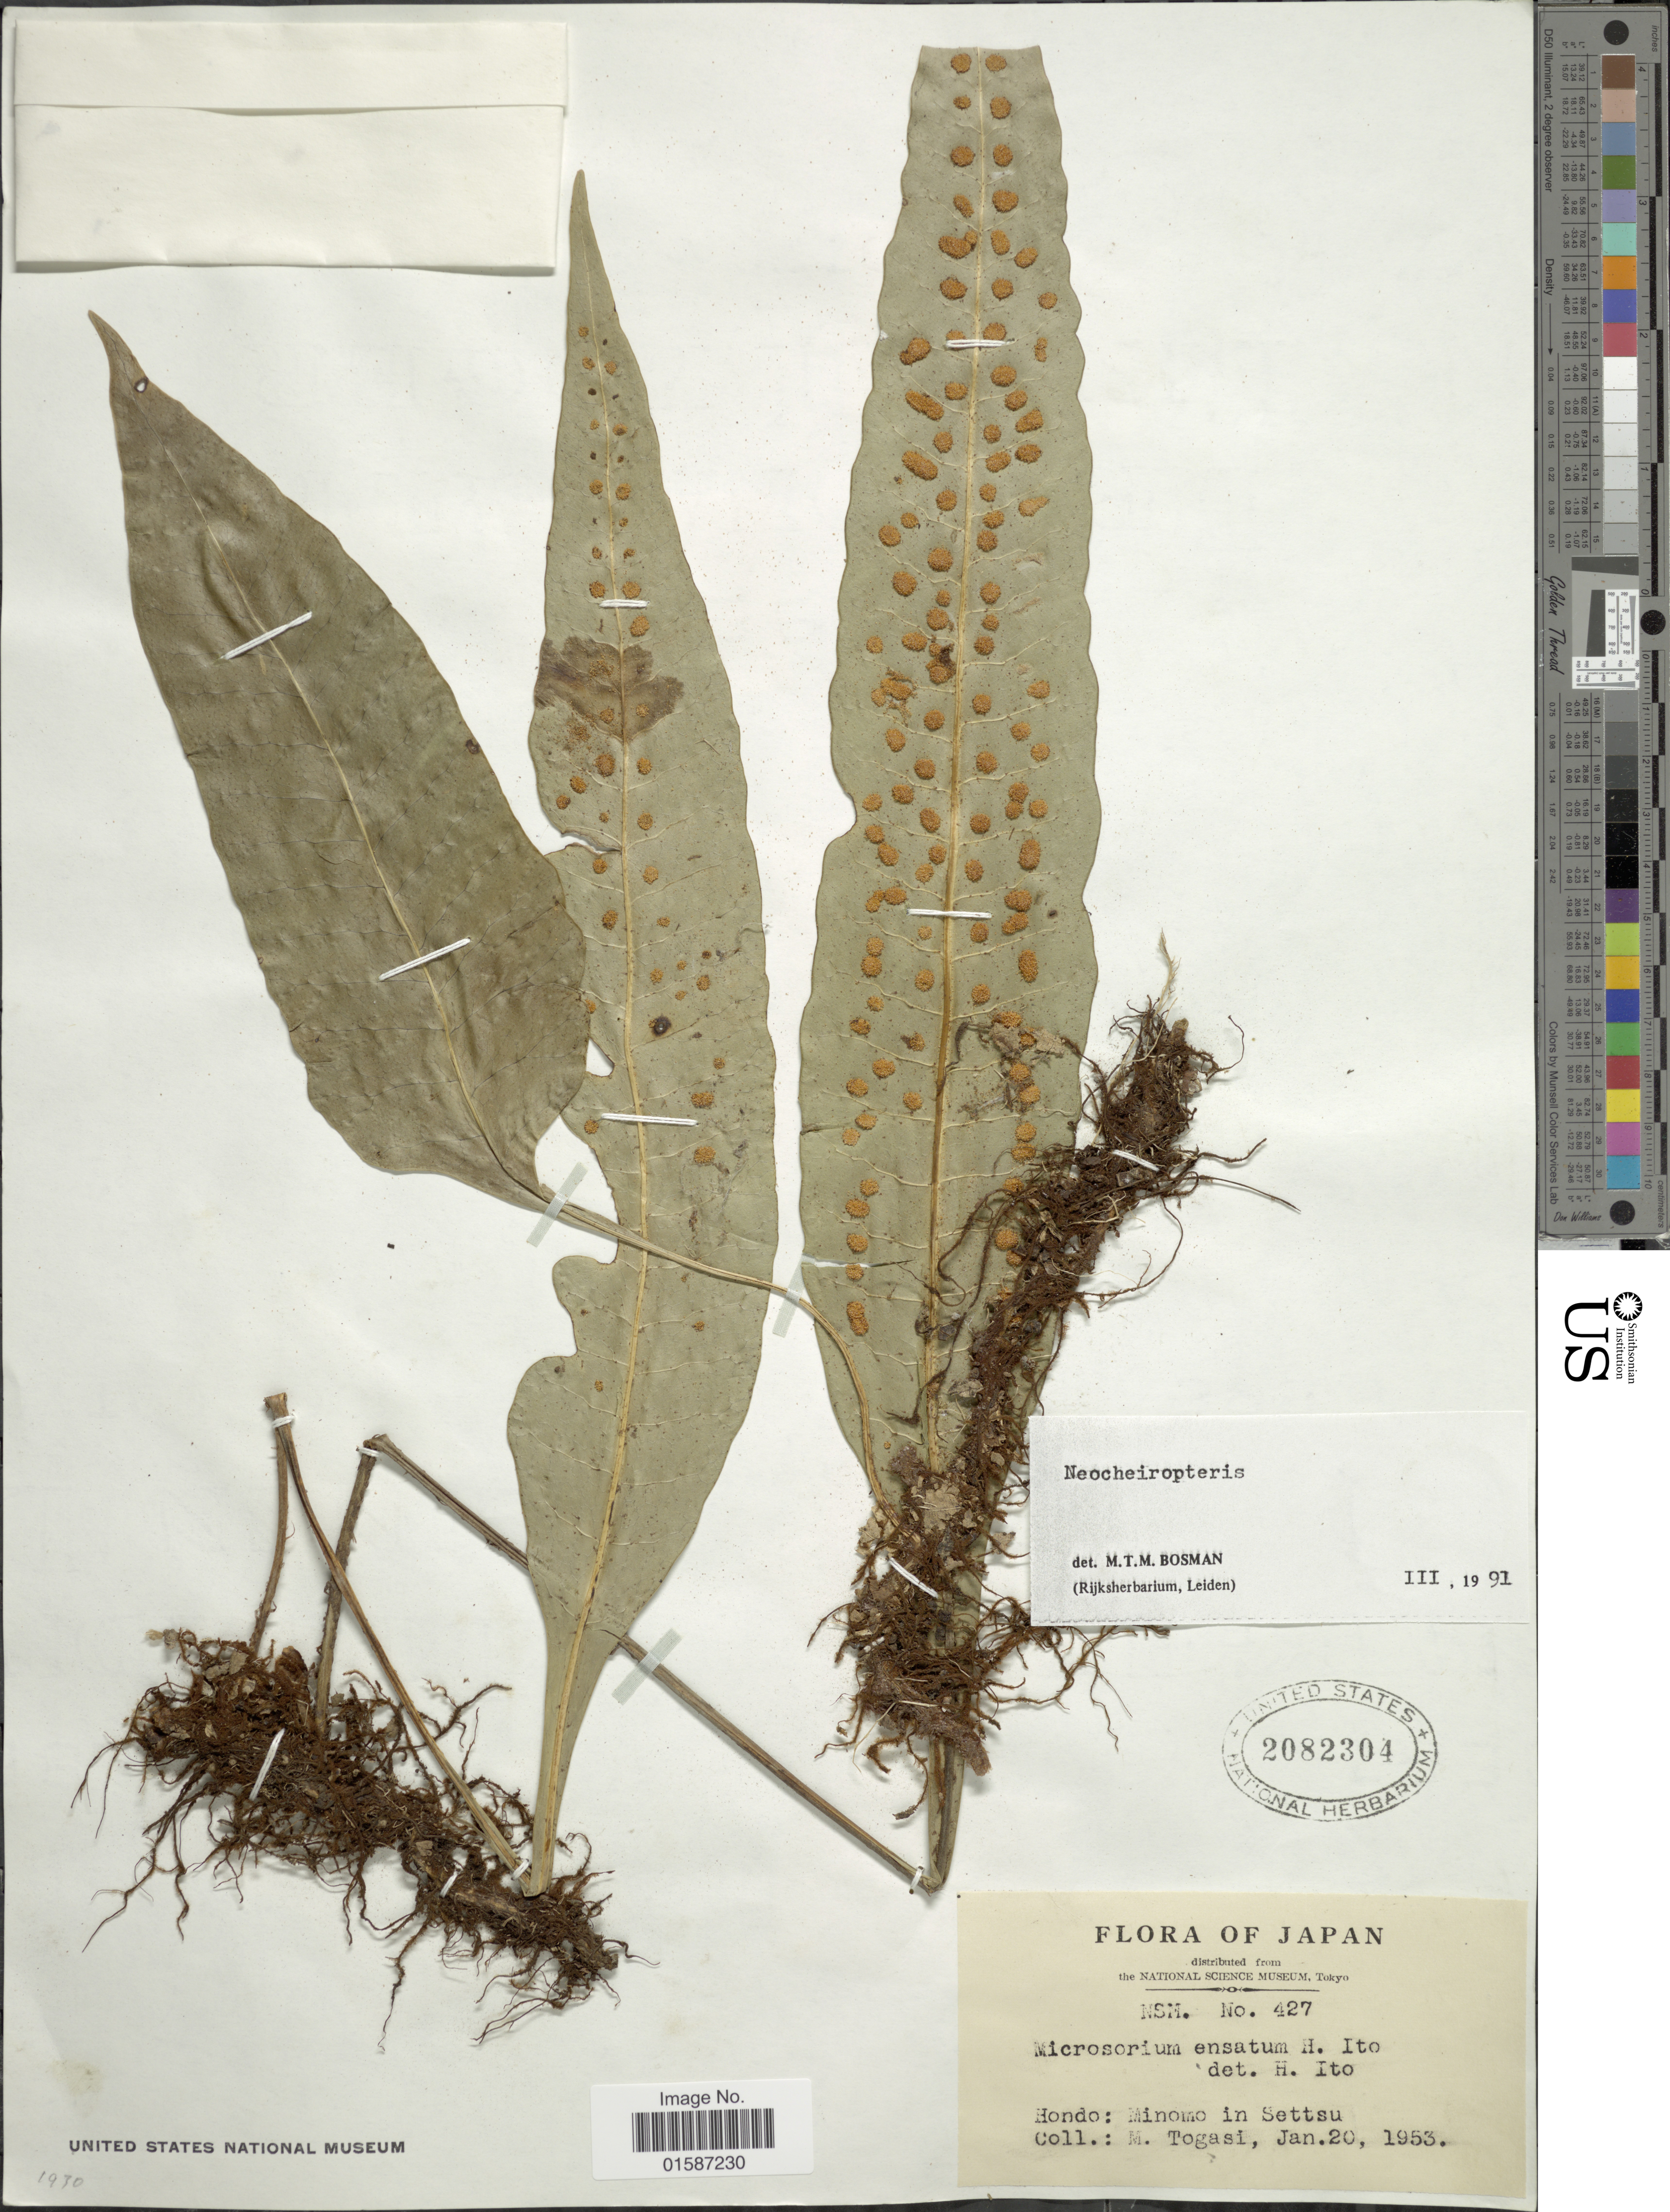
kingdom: Plantae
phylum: Tracheophyta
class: Polypodiopsida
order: Polypodiales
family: Polypodiaceae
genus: Neolepisorus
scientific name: Neolepisorus ensatus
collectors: M. Togasi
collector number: NSM427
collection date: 1953-01-20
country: Japan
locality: Hondo: Minomo in Settsu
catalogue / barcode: US 2082304